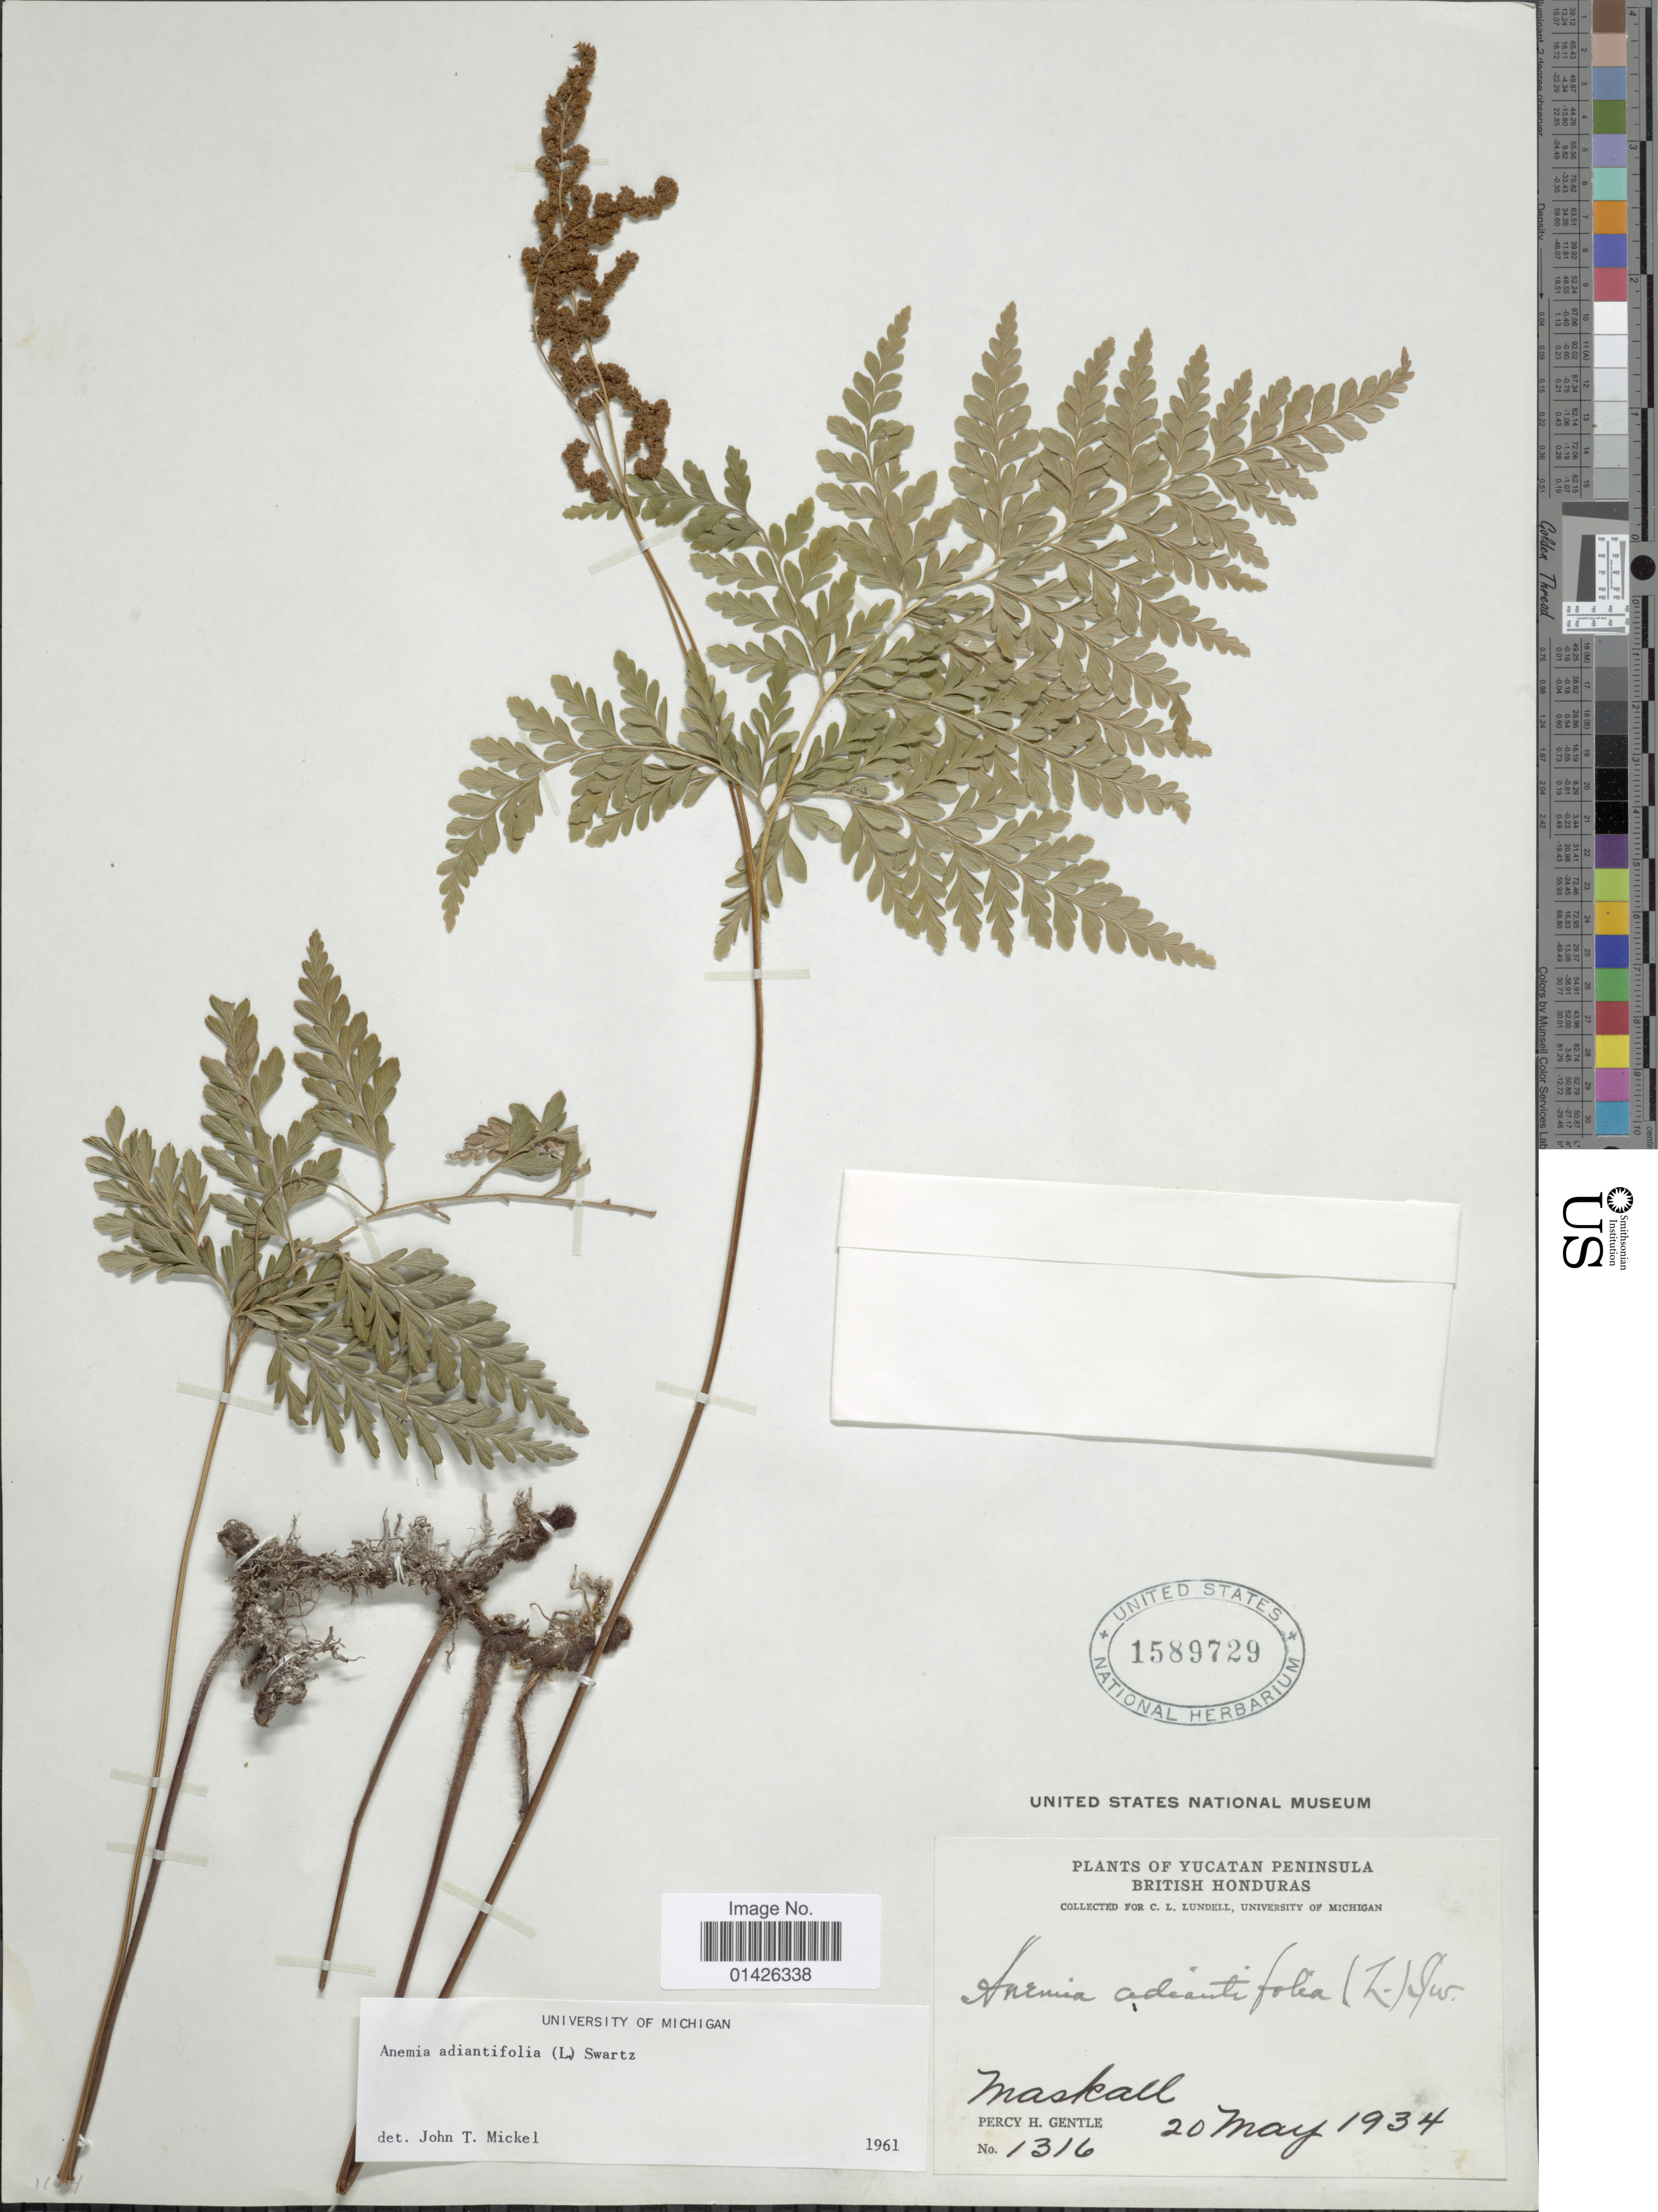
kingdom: Plantae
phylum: Tracheophyta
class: Polypodiopsida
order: Schizaeales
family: Anemiaceae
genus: Anemia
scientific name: Anemia adiantifolia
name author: (L.) Sw.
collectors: P. H. Gentle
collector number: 1316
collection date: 1934-05-20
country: Belize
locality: Yucatan Peninsula, British Honduras, Maskall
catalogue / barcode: US 1589729